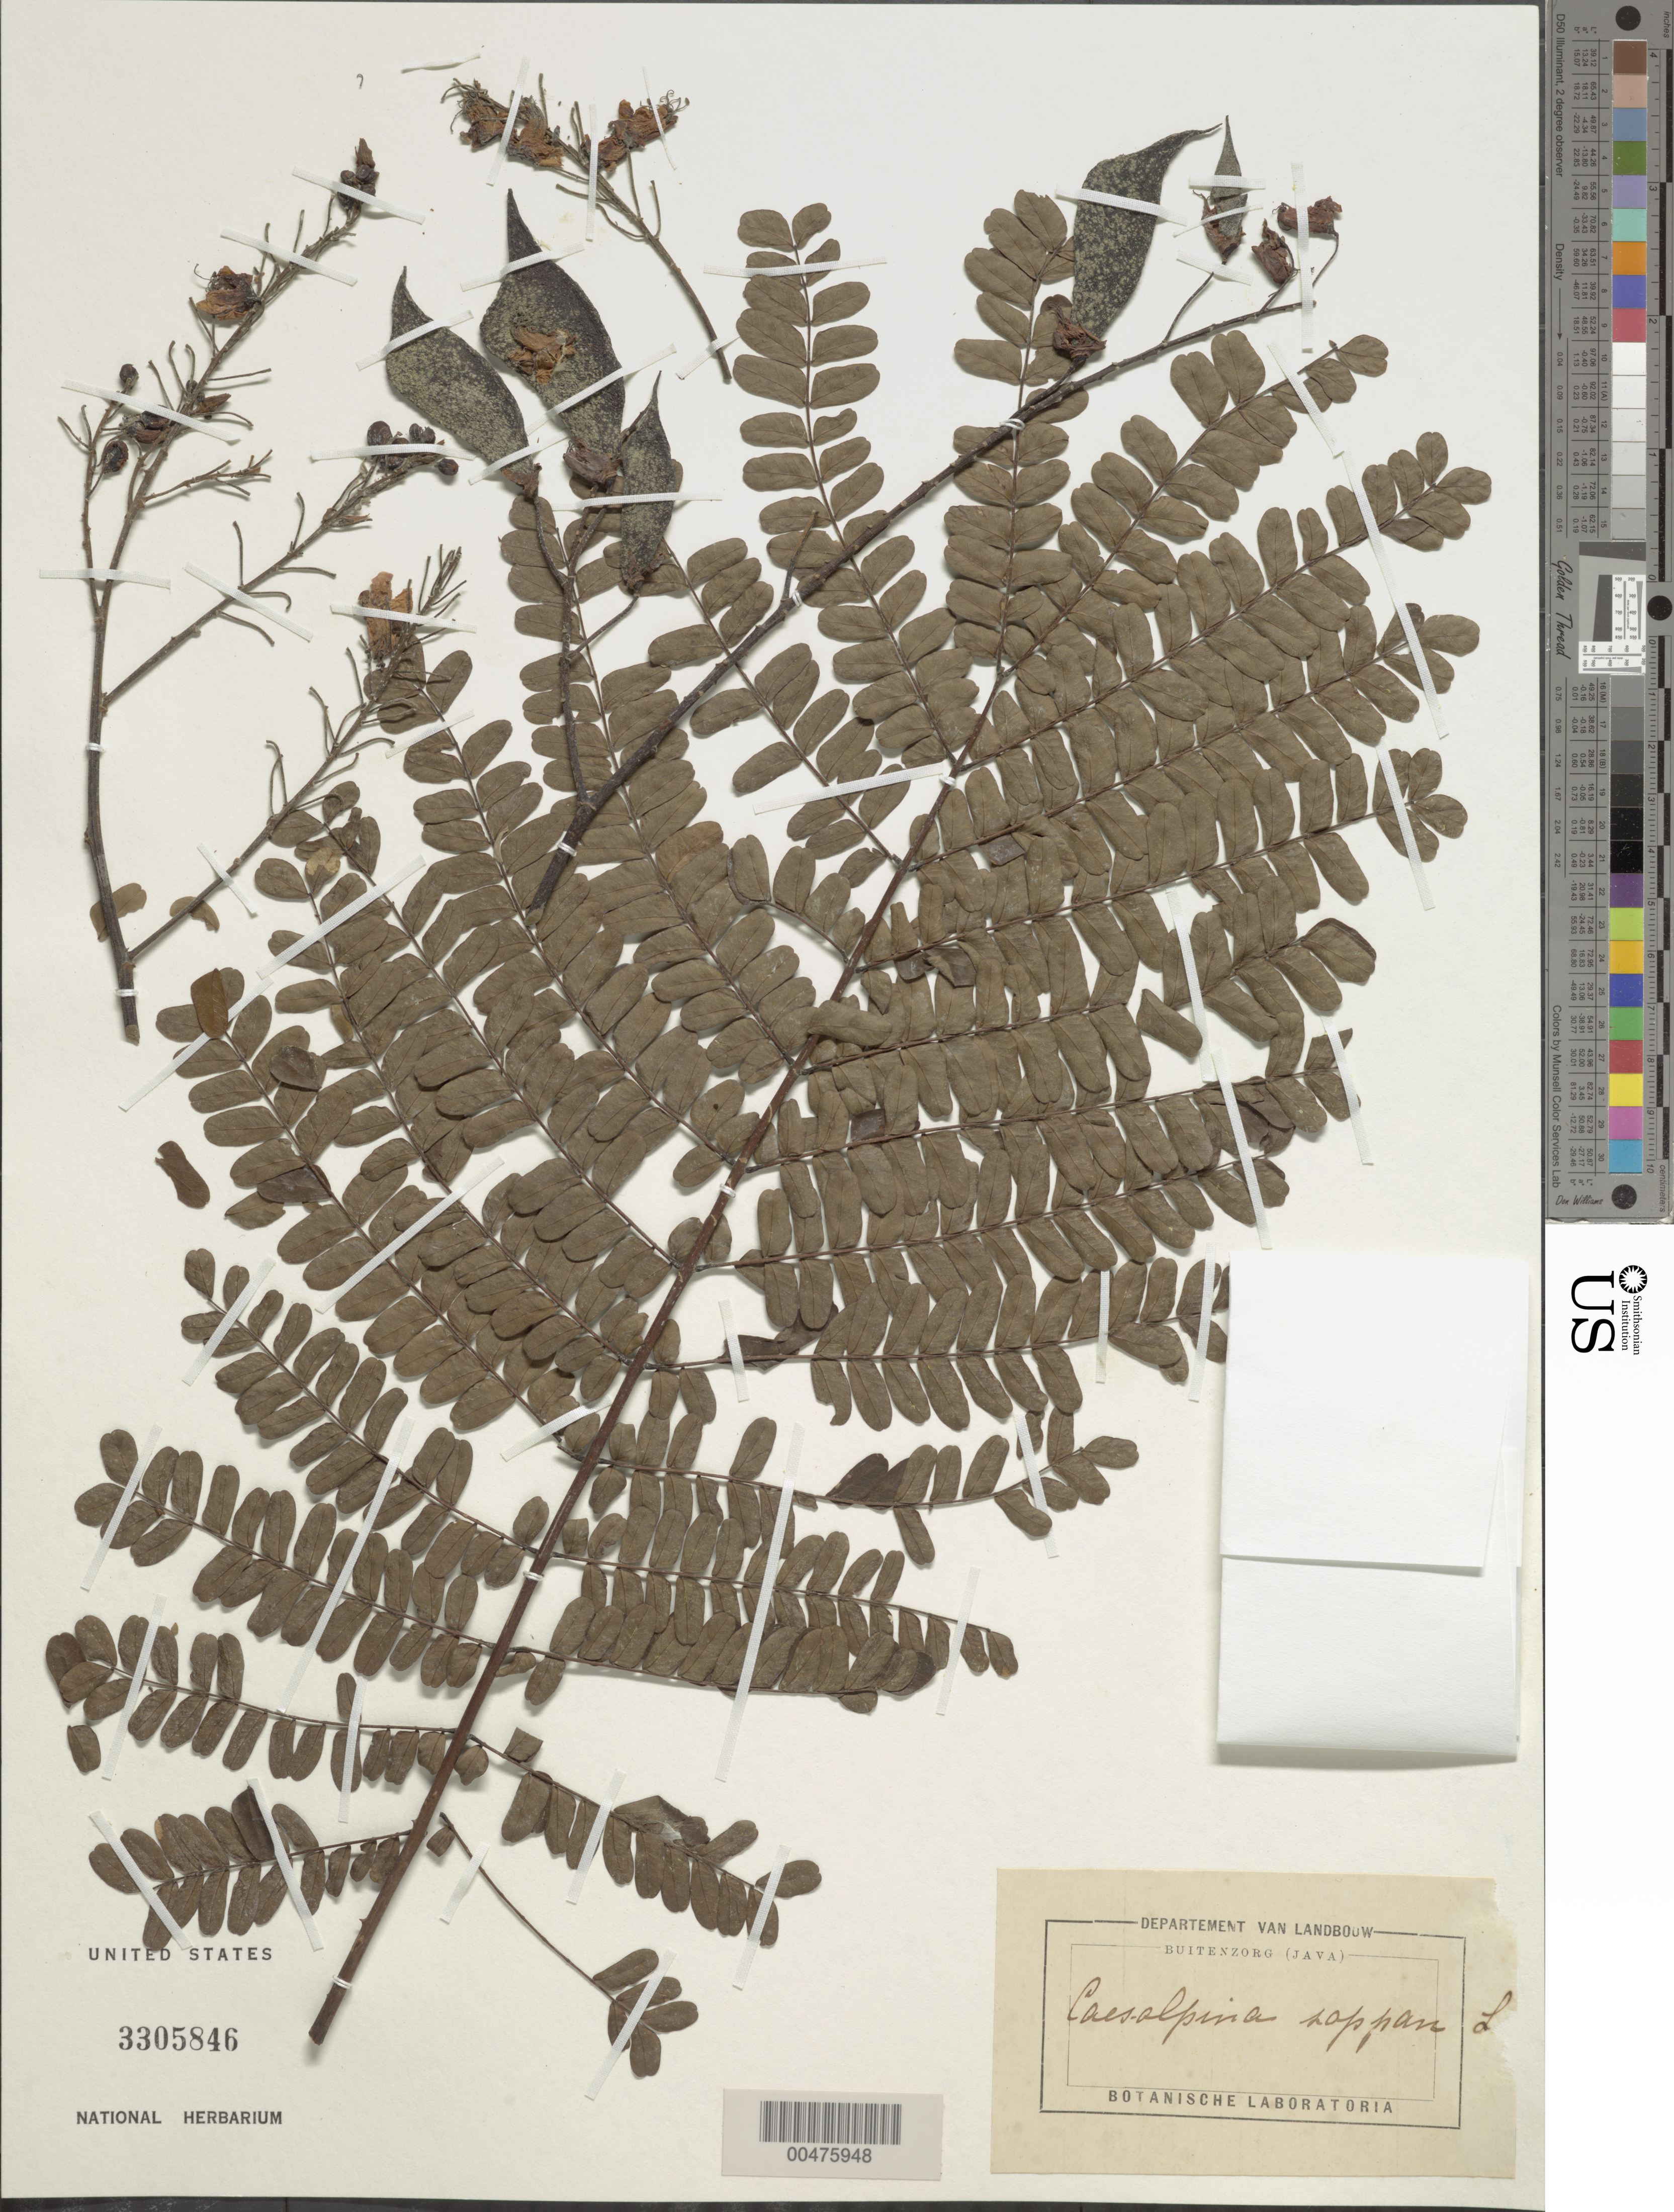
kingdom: Plantae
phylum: Tracheophyta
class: Magnoliopsida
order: Fabales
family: Fabaceae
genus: Biancaea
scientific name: Biancaea sappan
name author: (L.) Tod.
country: Indonesia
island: Java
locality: Buitenzorg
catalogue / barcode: US 3305846